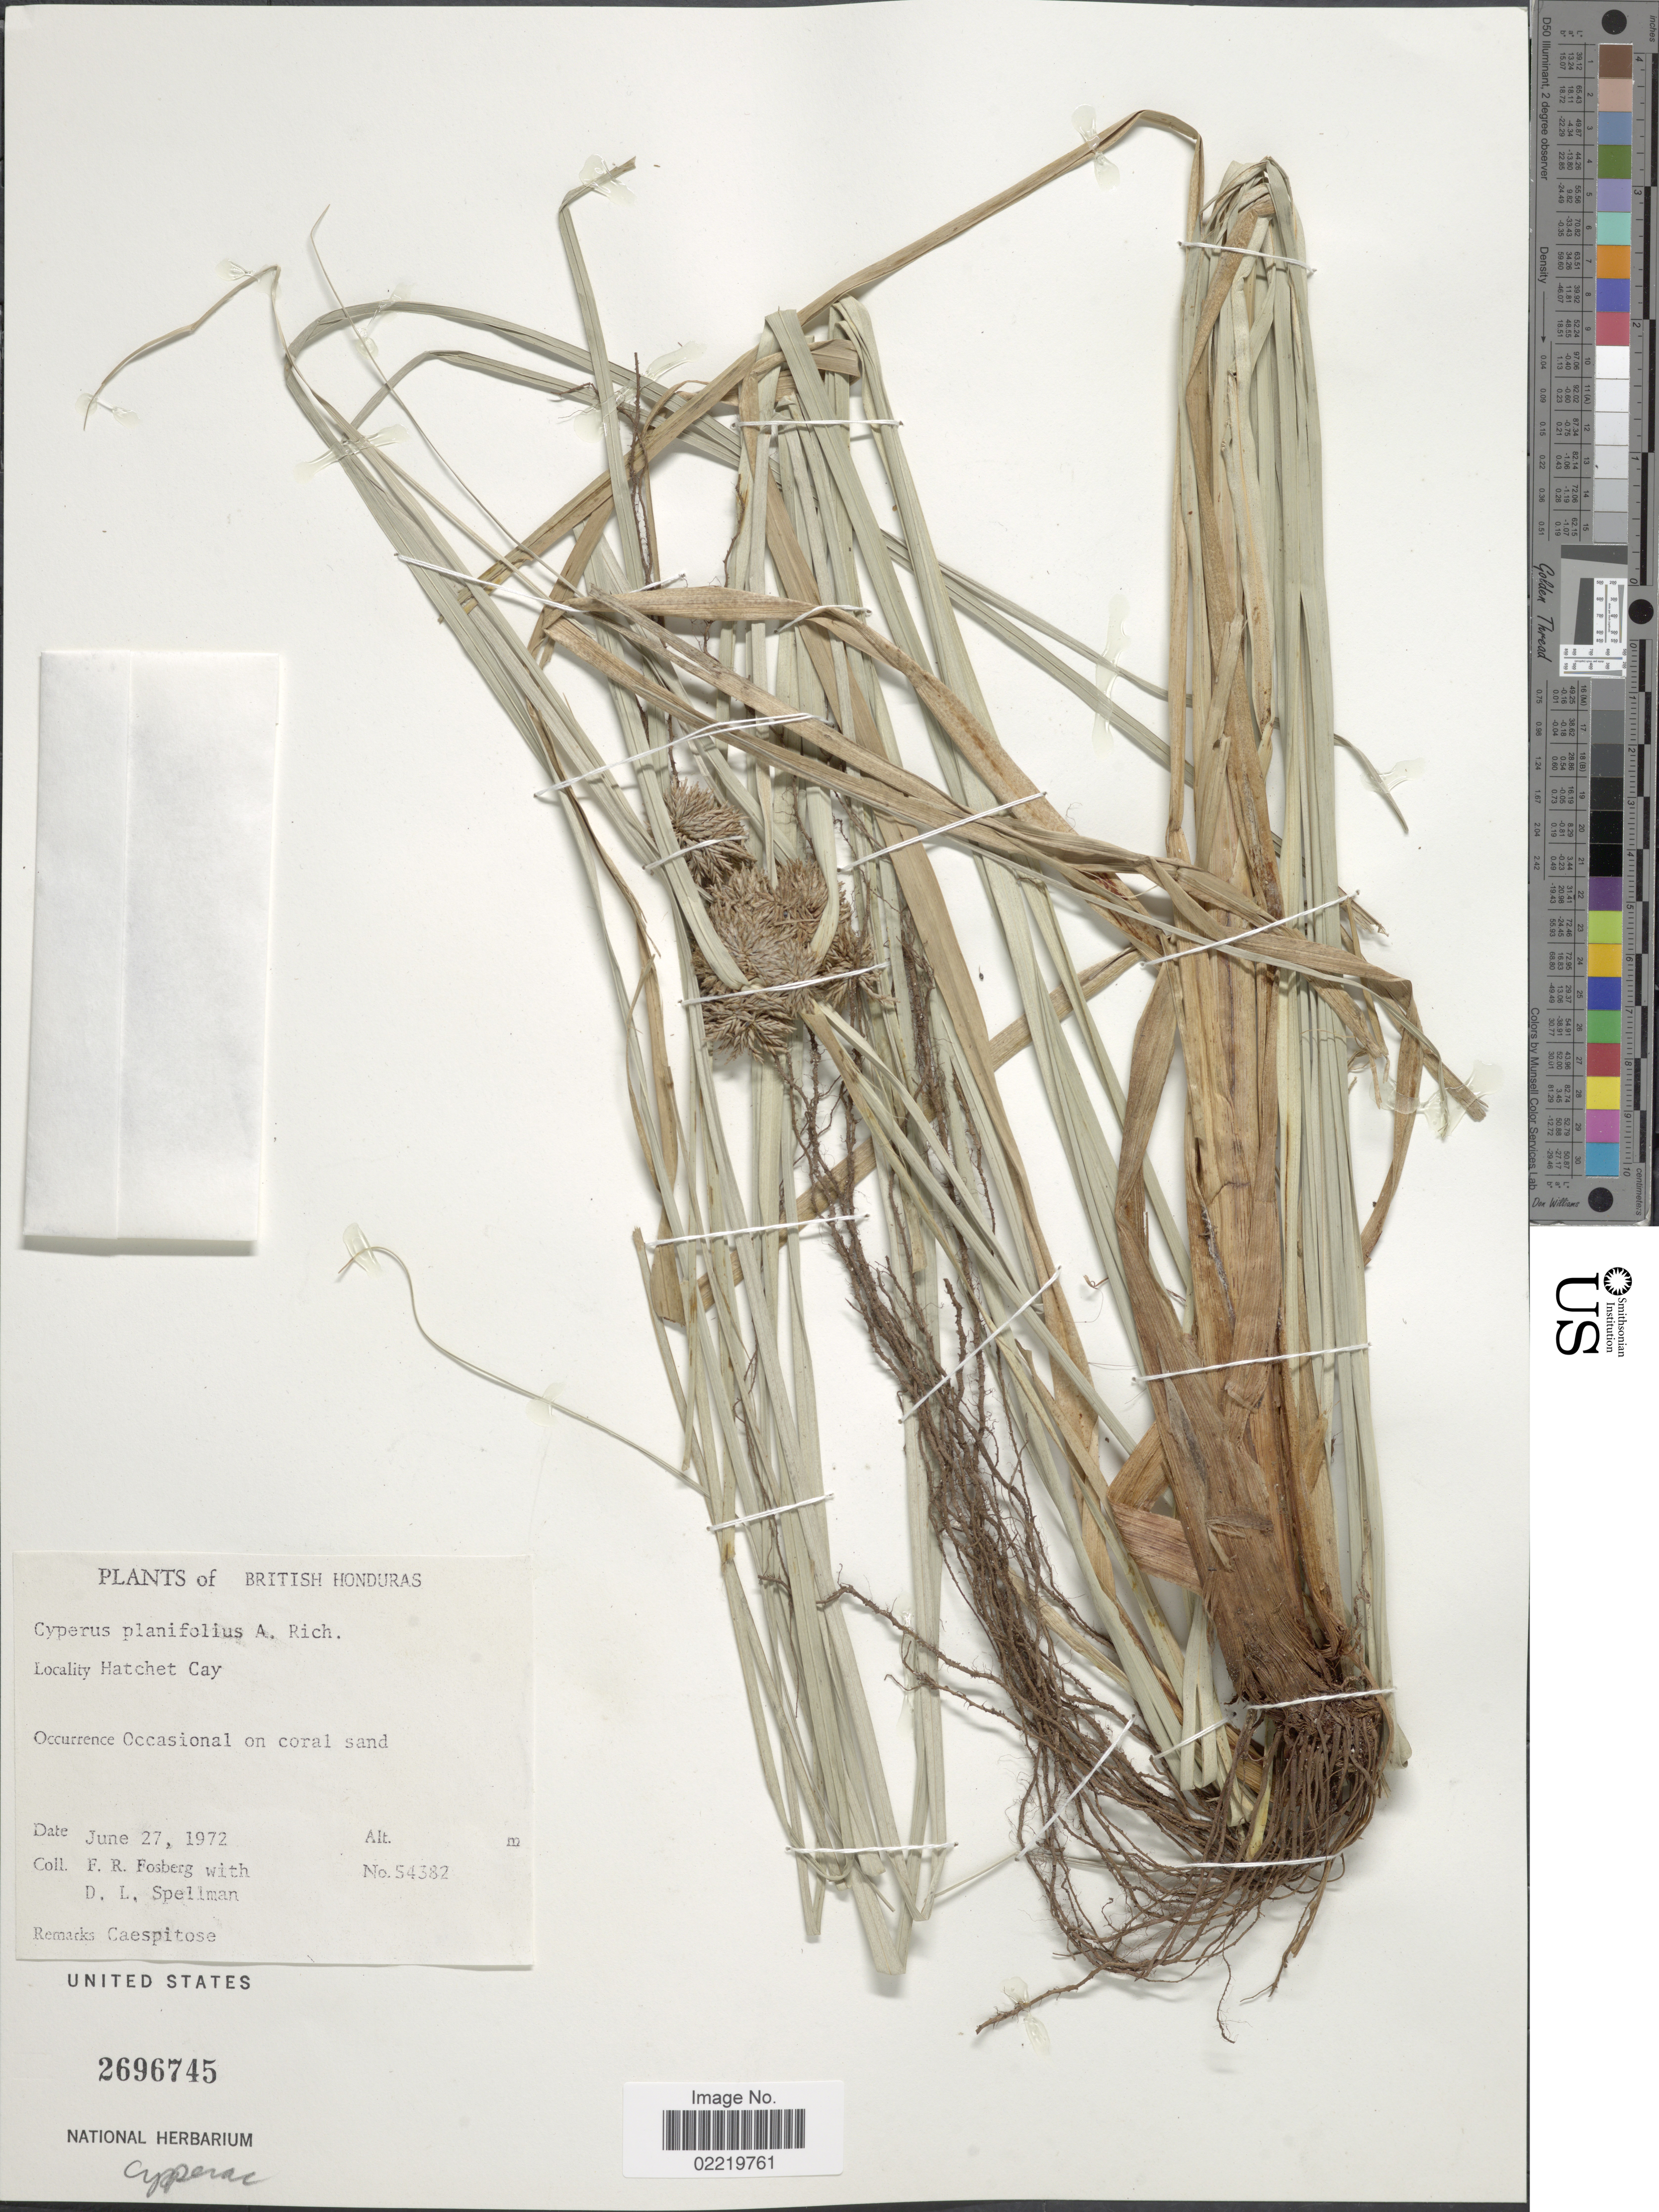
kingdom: Plantae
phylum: Tracheophyta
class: Liliopsida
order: Poales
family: Cyperaceae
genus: Cyperus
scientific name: Cyperus planifolius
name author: Rich.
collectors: F. R. Fosberg & D. L. Spellman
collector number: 54382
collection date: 1972-06-27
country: Belize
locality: British Honduras, Hatchet Cay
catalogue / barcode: US 2696745